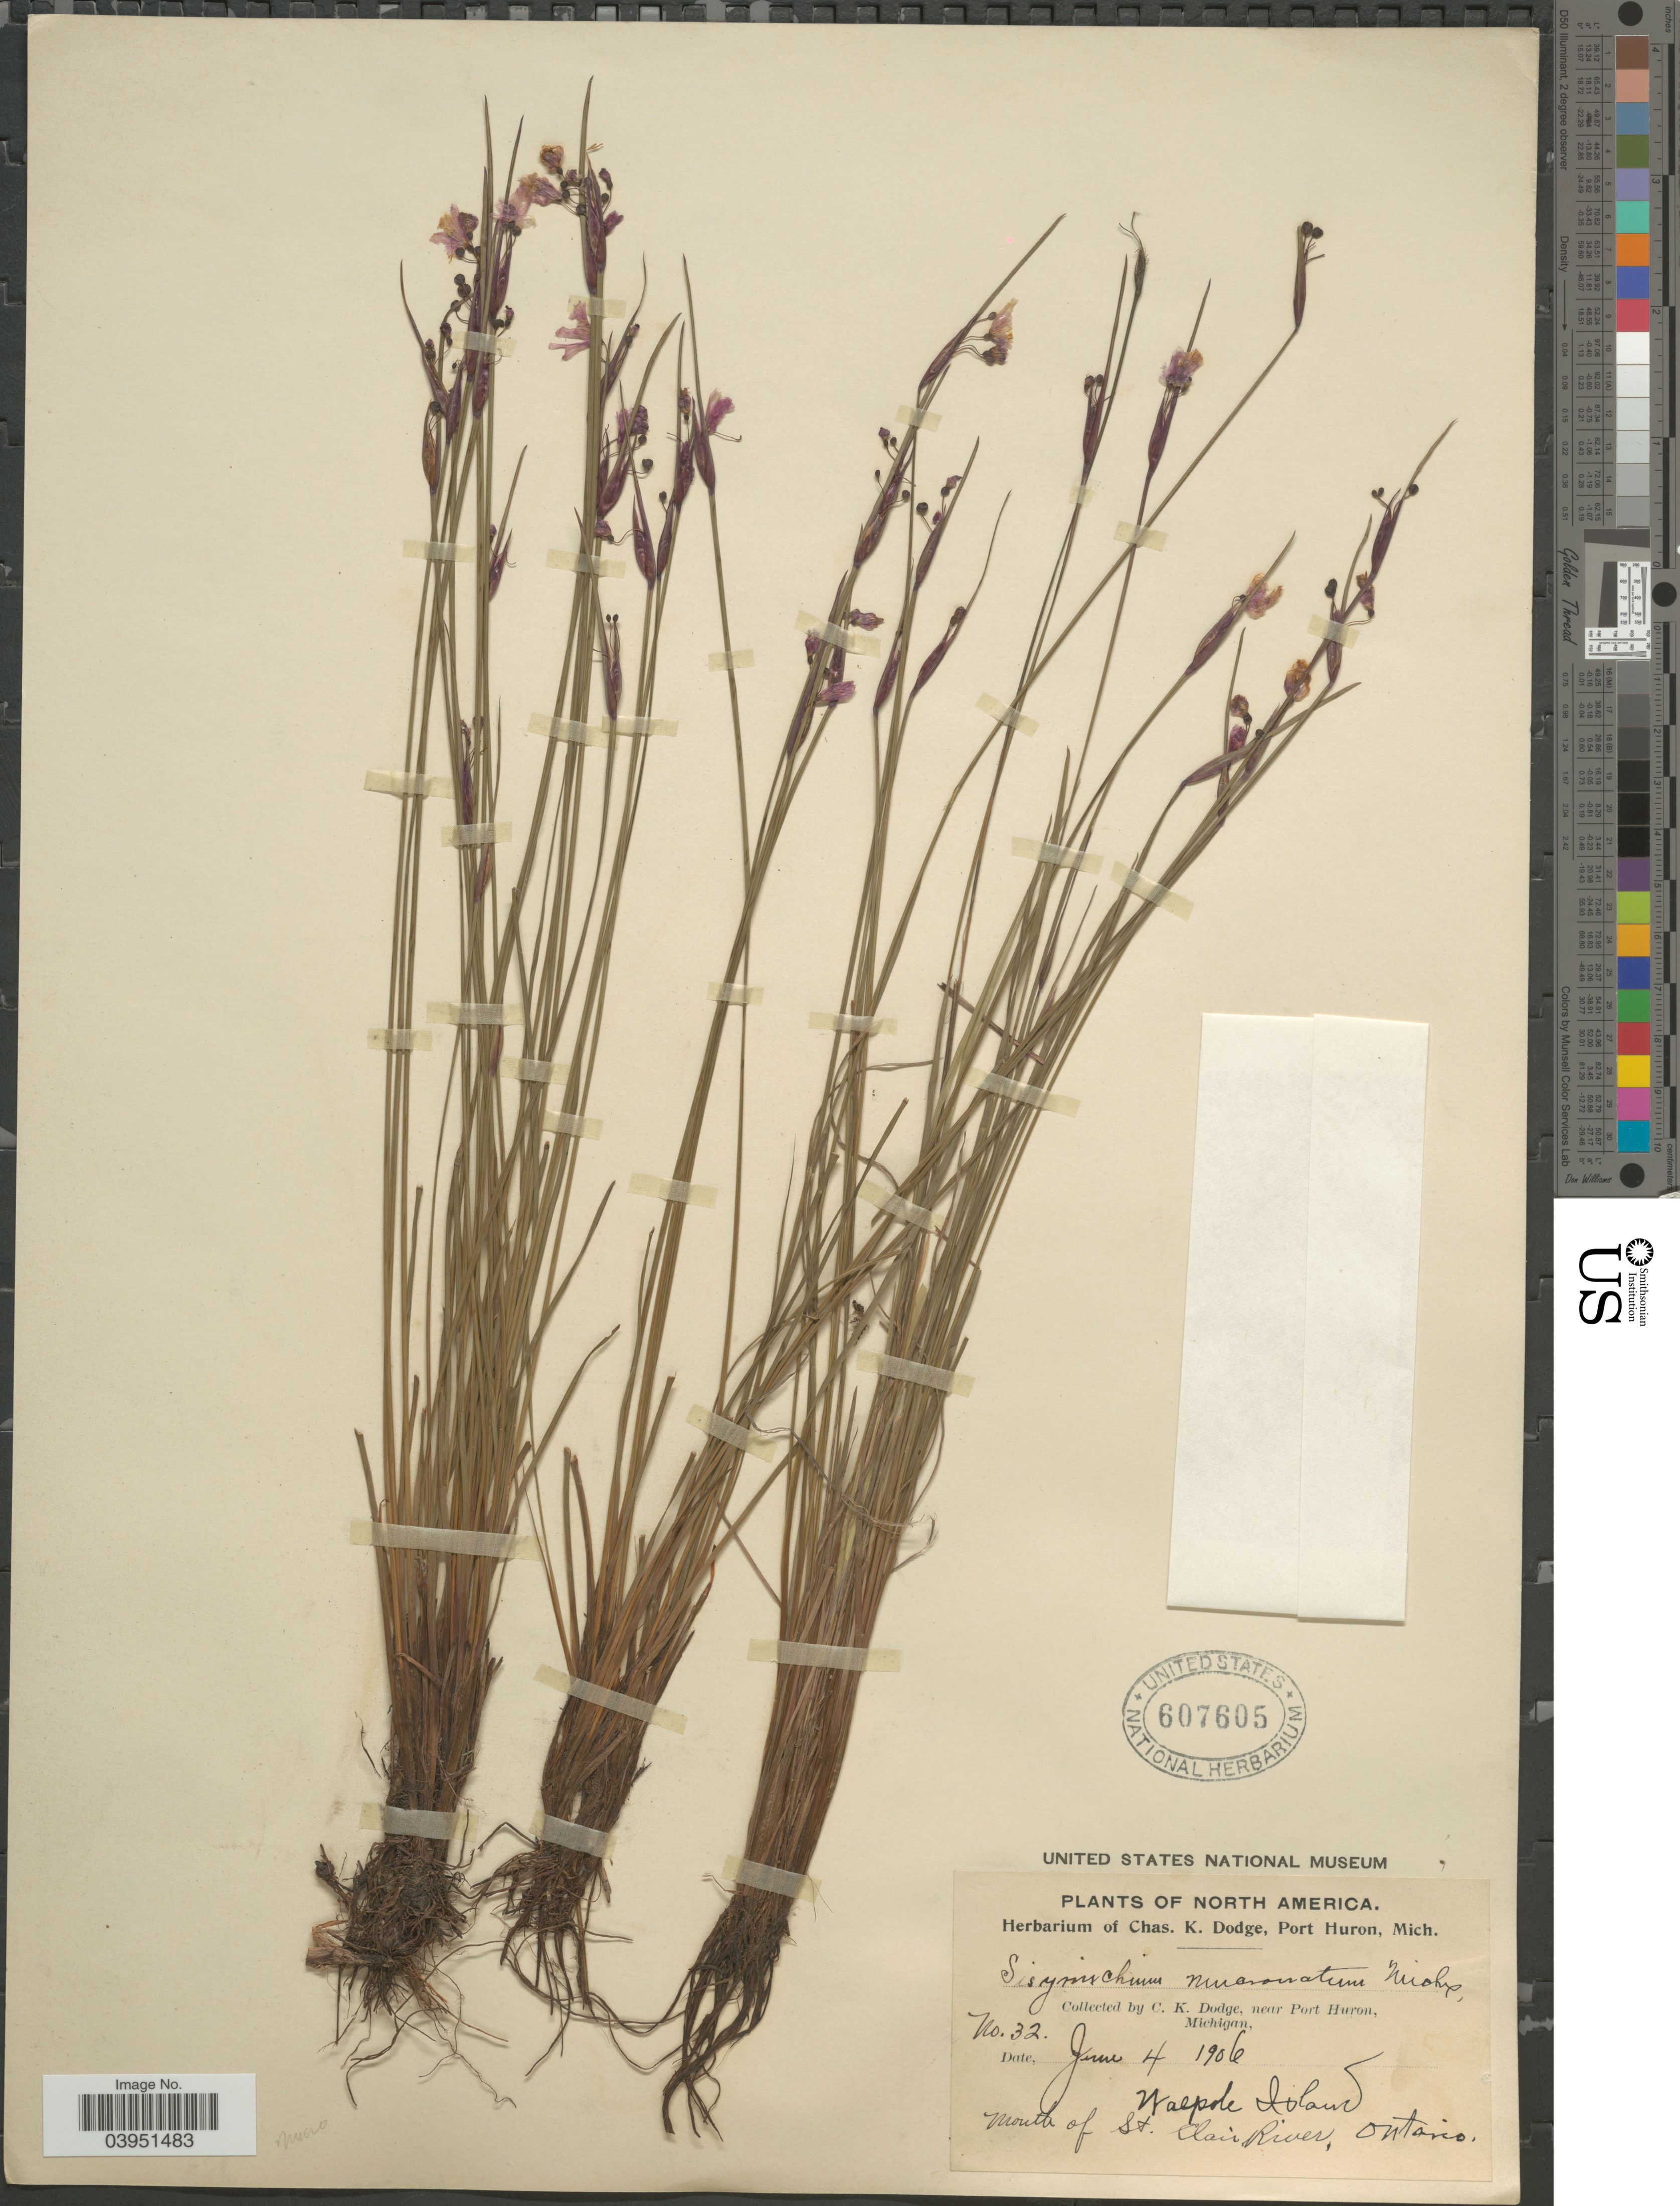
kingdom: Plantae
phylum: Tracheophyta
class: Liliopsida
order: Asparagales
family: Iridaceae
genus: Sisyrinchium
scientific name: Sisyrinchium mucronatum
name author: Michx.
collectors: C. K. Dodge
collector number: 32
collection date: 1906-06-04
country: Canada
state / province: Ontario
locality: Near Port Huron. Walpole Island. Mouth of St. Clair River, Ontario.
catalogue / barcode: US 607605